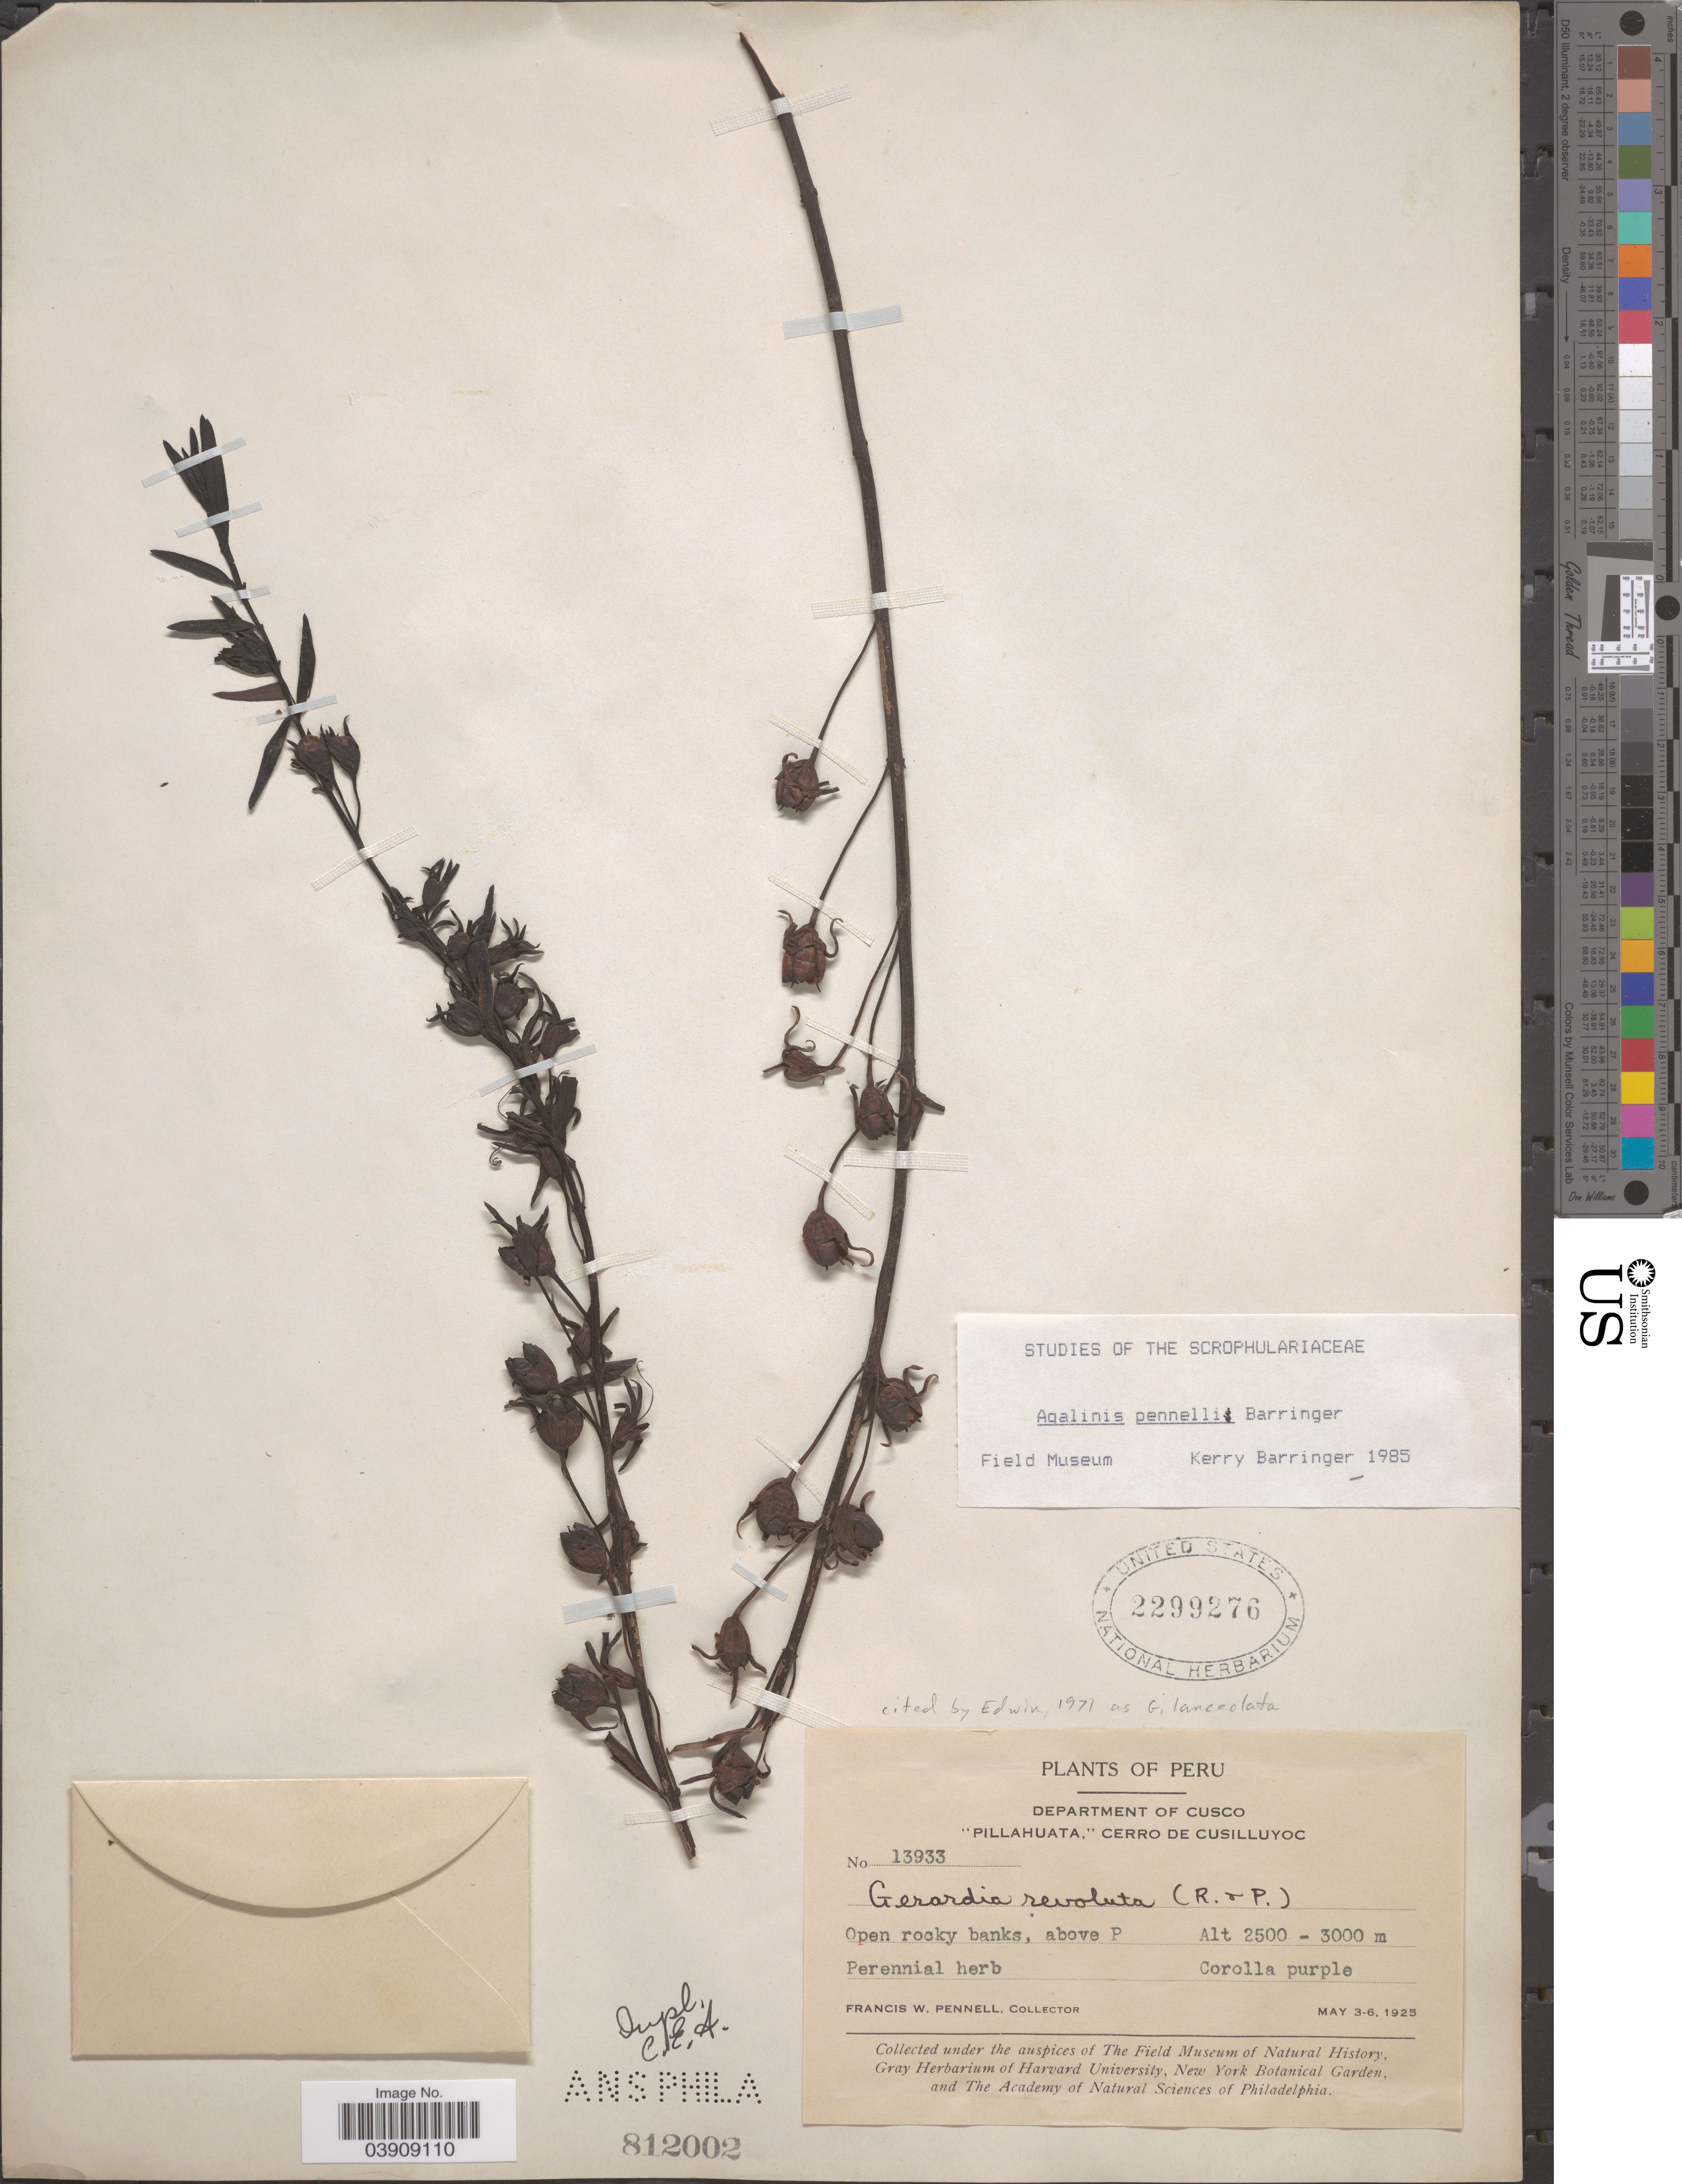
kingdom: Plantae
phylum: Tracheophyta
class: Magnoliopsida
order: Lamiales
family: Orobanchaceae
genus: Agalinis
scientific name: Agalinis pennellii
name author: Barringer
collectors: F. W. Pennell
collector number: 13933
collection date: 1925-05-03/1925-05-06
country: Peru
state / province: Cusco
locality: Department of Cusco. "Pillahuata," Cerro de Cusilluyoc. Above P.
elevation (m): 2500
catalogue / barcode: US 2299276